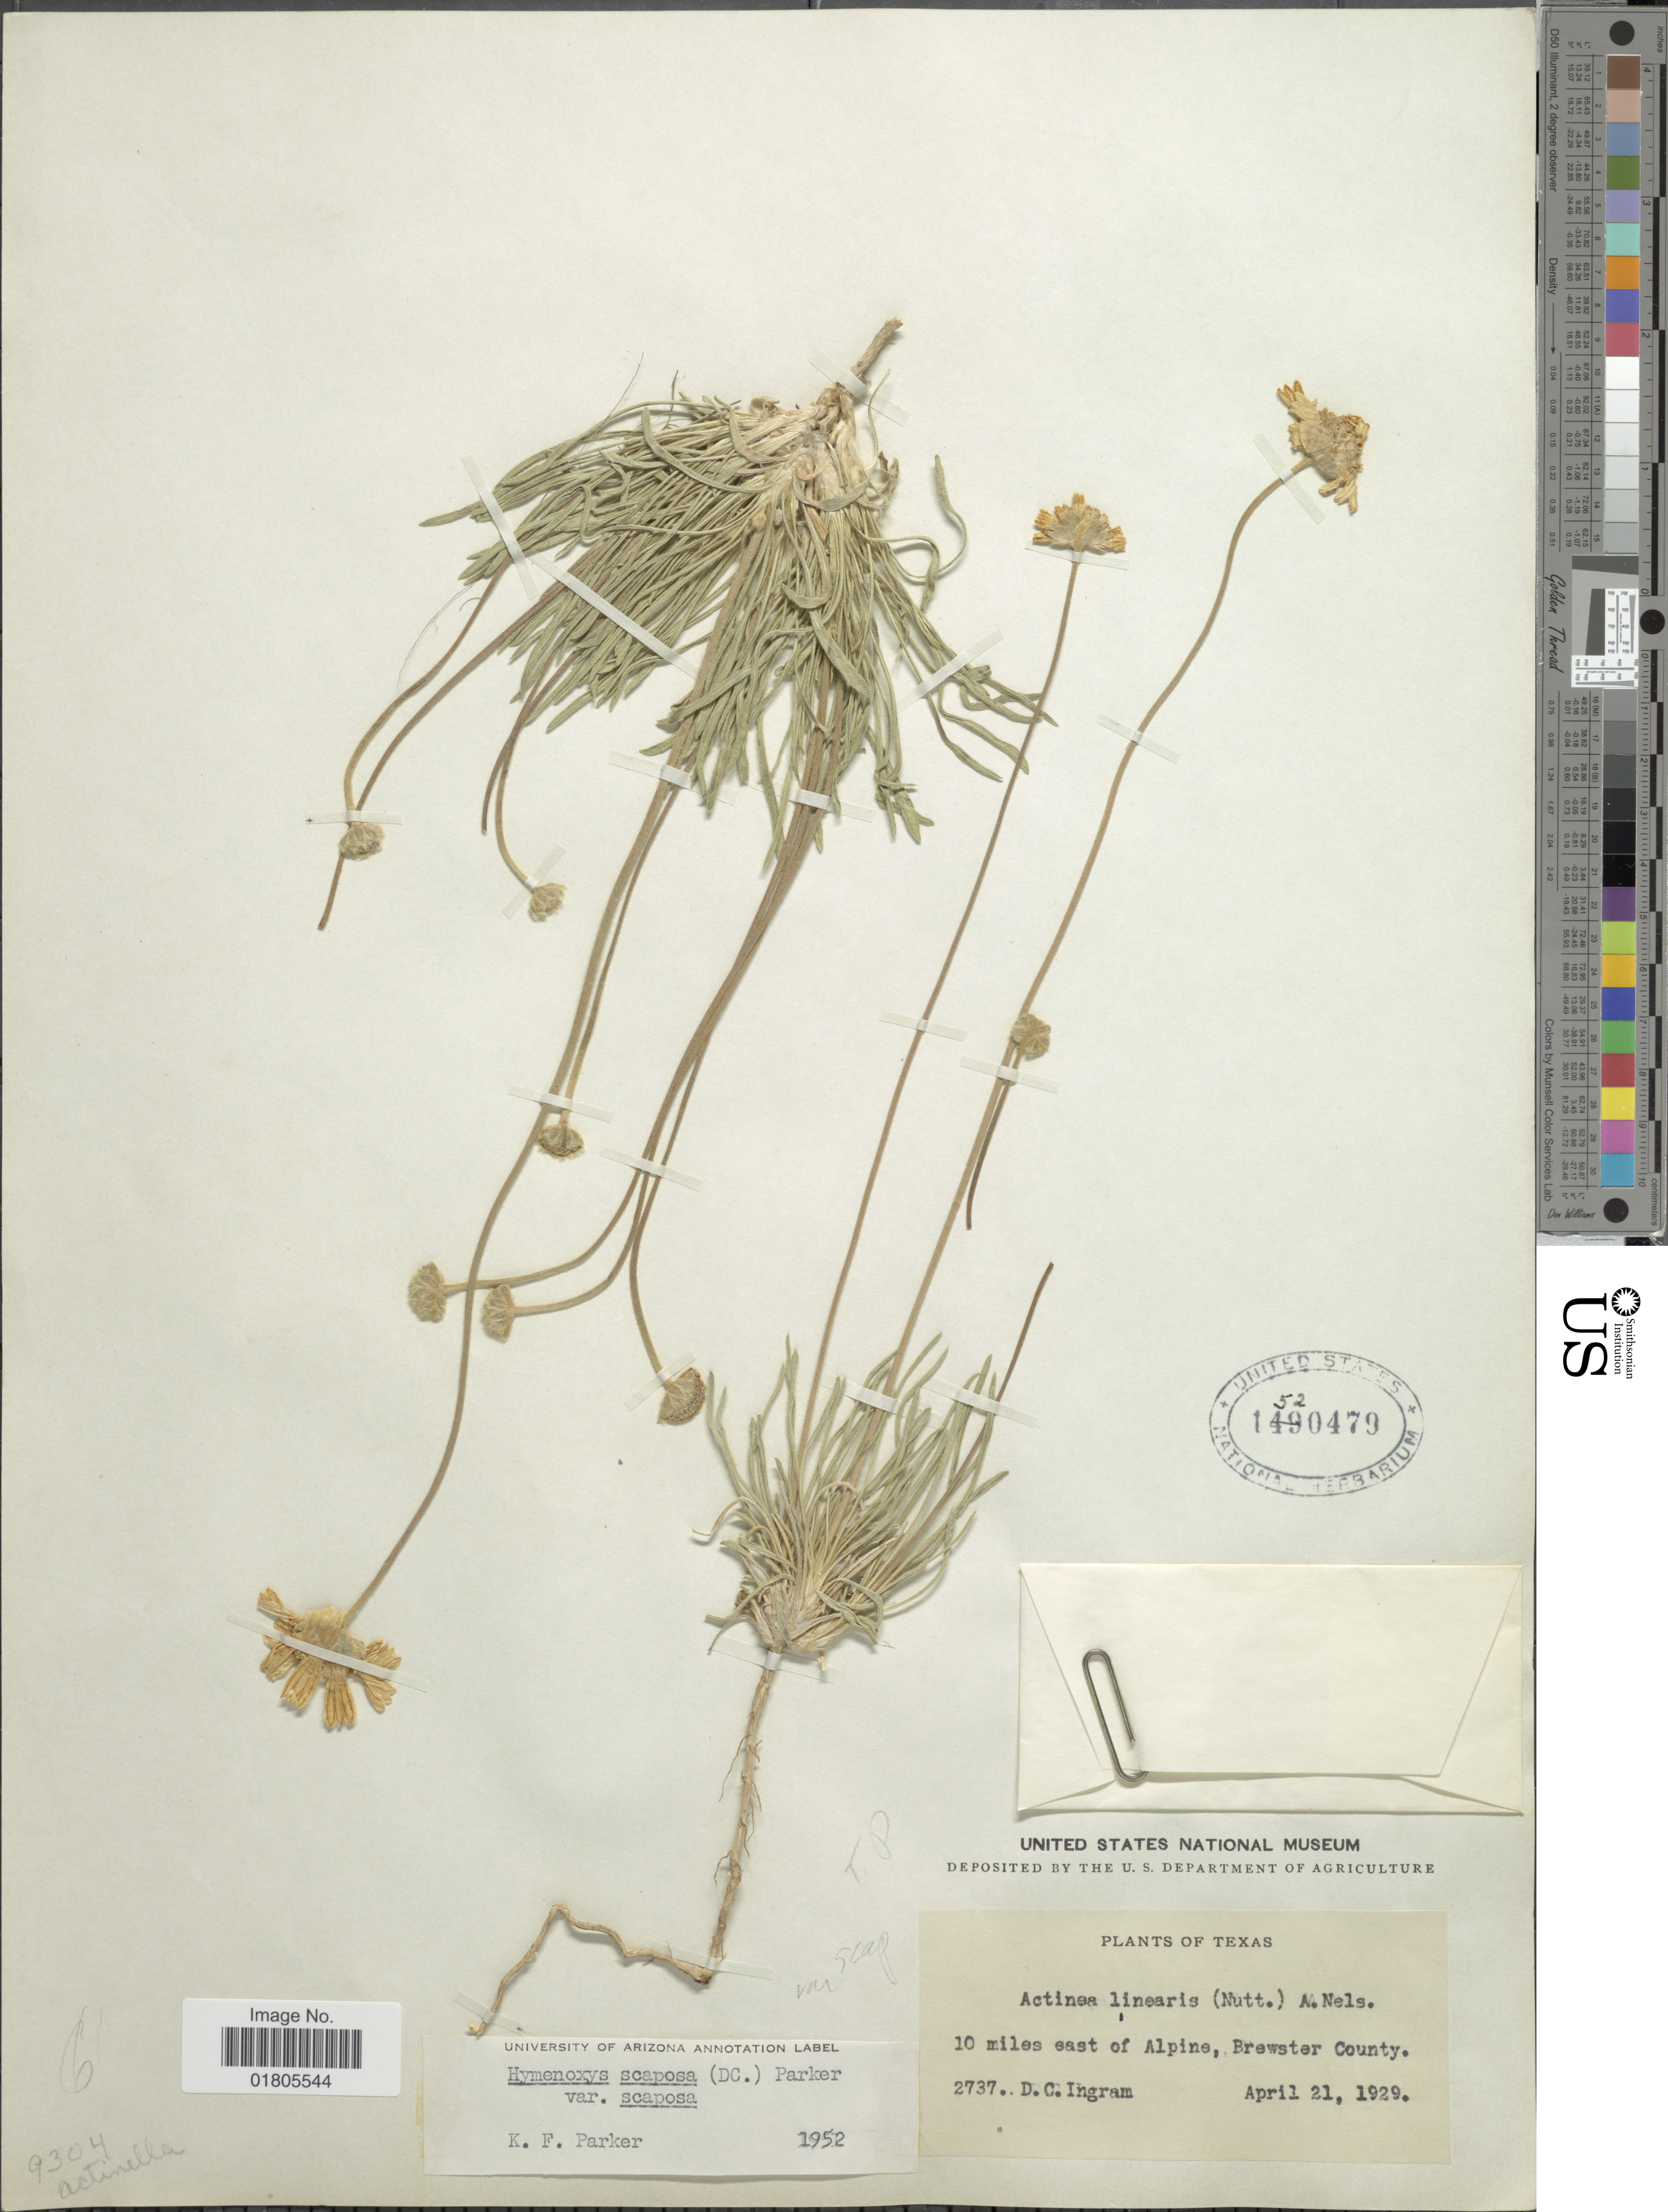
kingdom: Plantae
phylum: Tracheophyta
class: Magnoliopsida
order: Asterales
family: Asteraceae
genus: Actinea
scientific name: Actinea scaposa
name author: (DC.) Kuntze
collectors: D. C. Ingram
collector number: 2737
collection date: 1929-04-21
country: United States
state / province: Texas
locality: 10 miles east of Alpine, Brewster County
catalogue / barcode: US 1520479